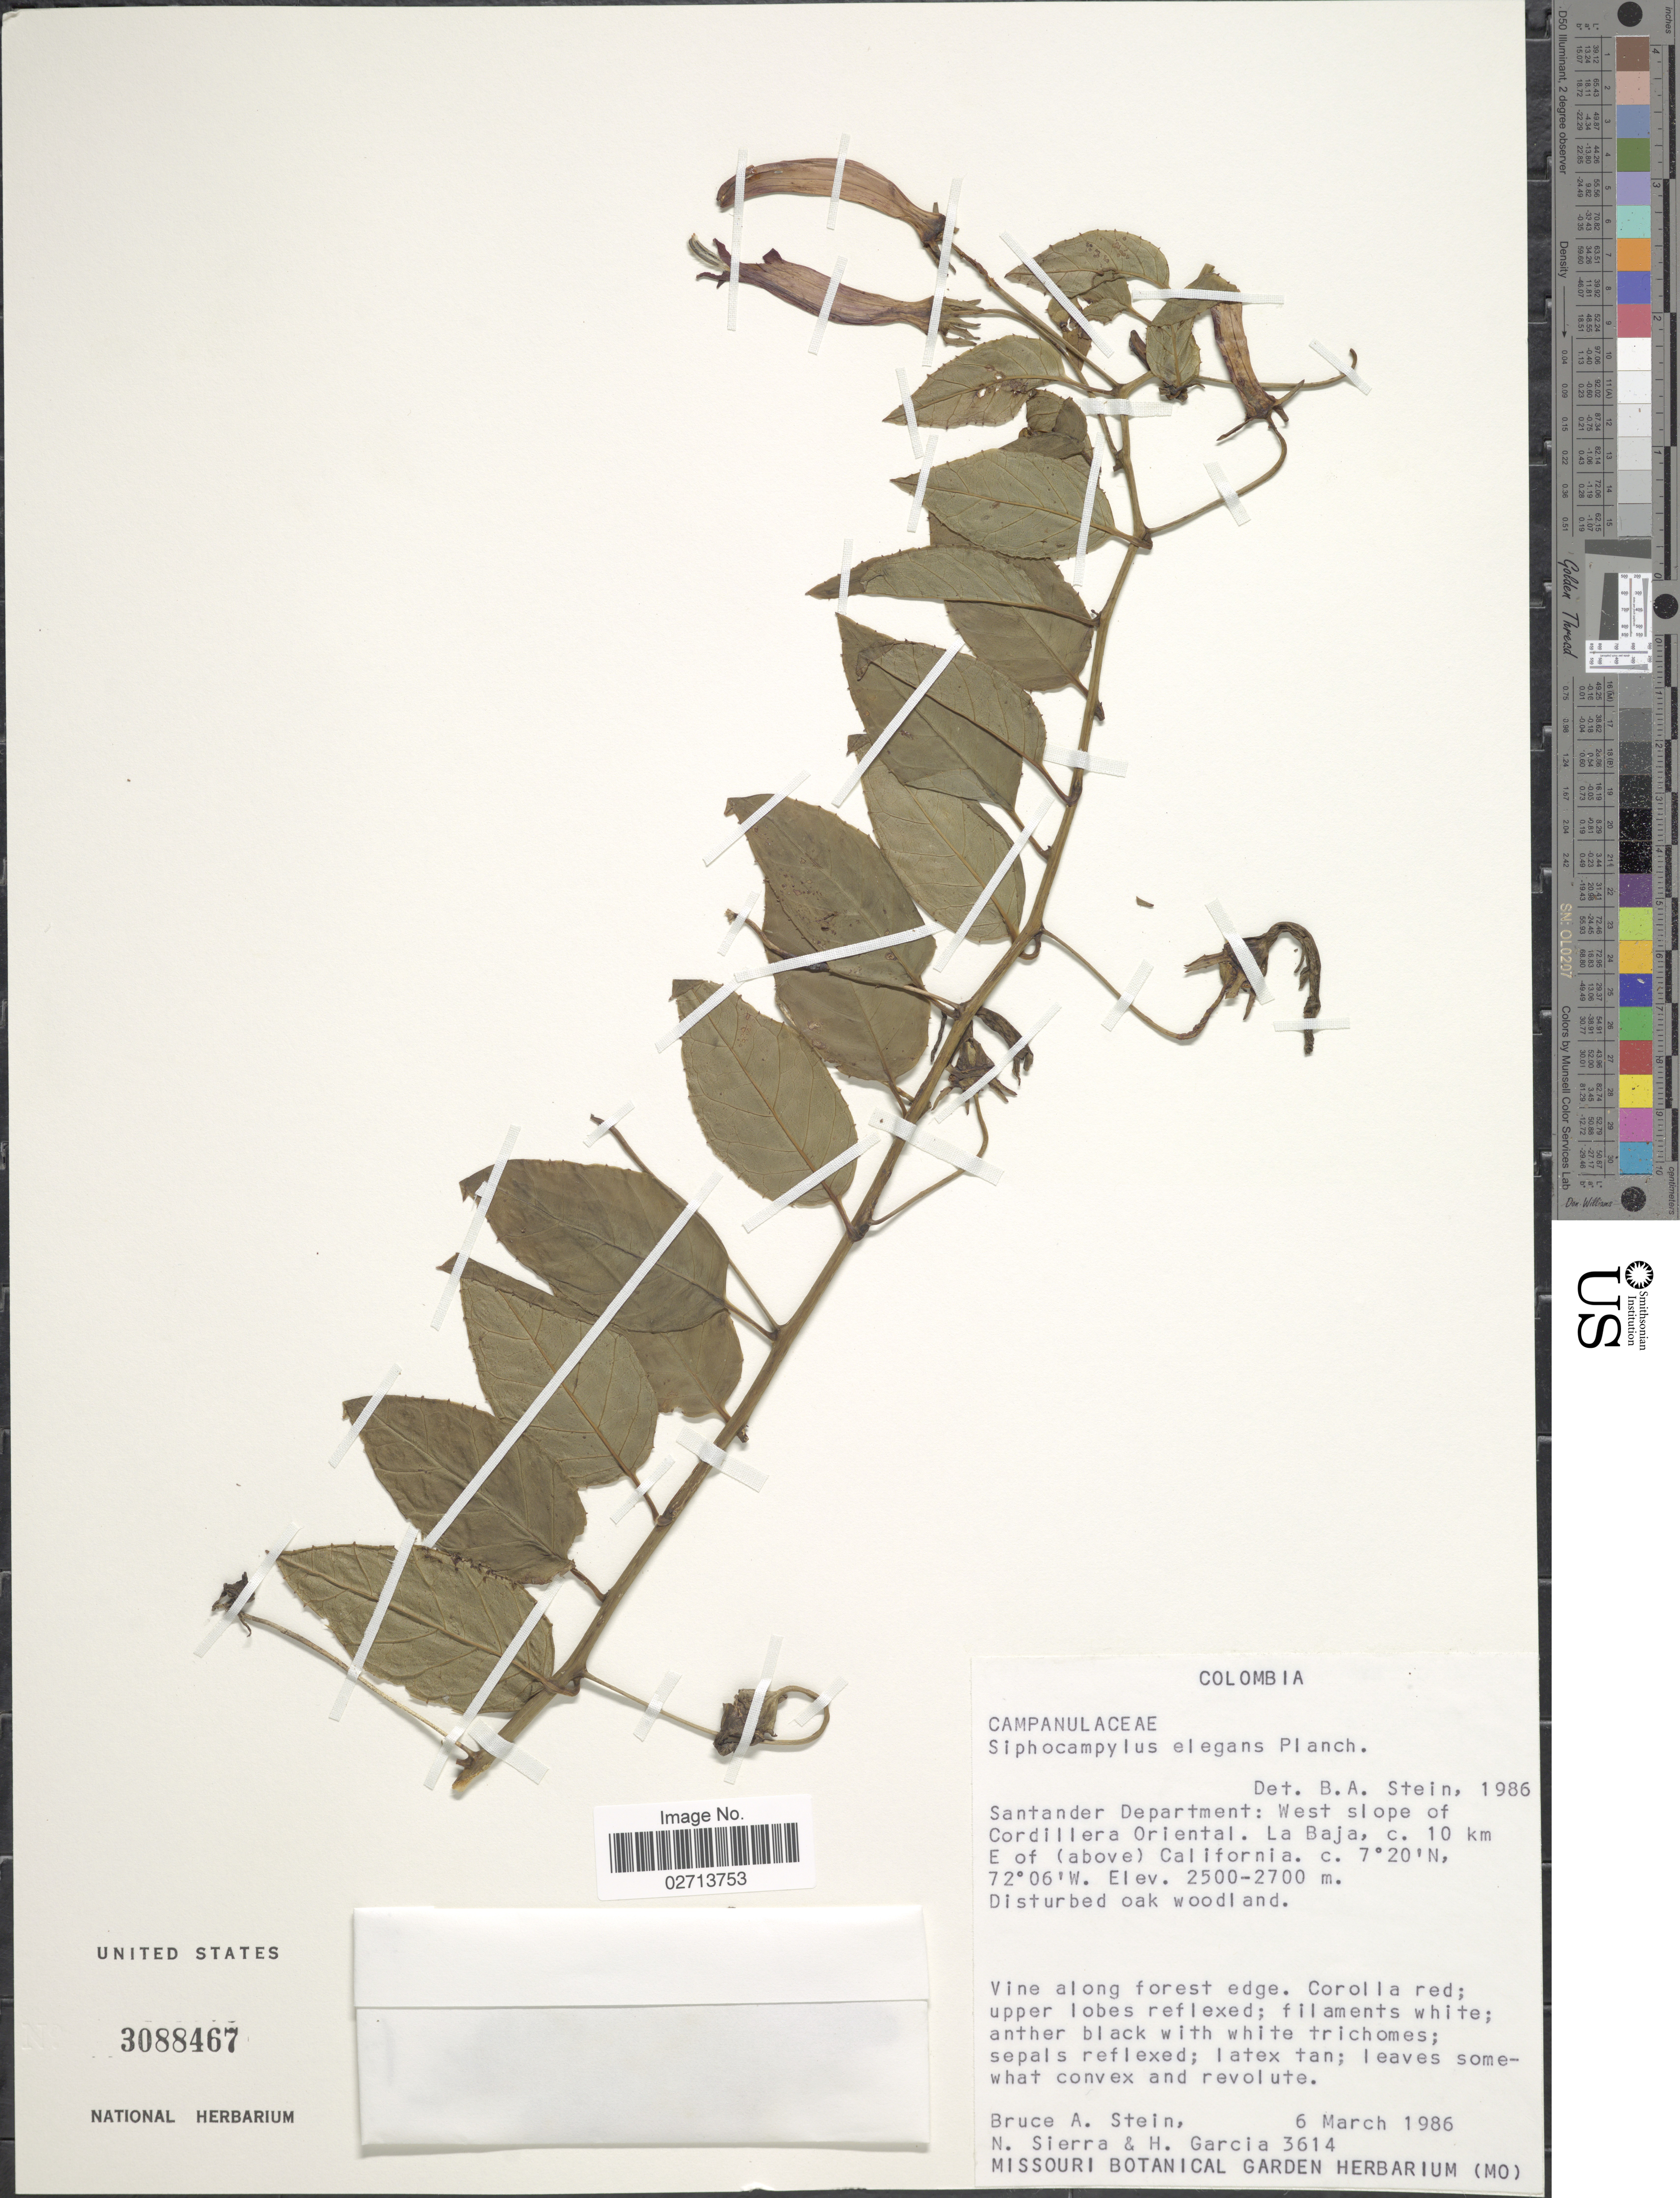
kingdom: Plantae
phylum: Tracheophyta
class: Magnoliopsida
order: Asterales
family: Campanulaceae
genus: Siphocampylus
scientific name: Siphocampylus elegans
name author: Planch.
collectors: B. A. Stein, N. Sierra & H. Garcia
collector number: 3614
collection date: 1986-03-06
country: Colombia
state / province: Santander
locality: Santander Department: West slope of Cordillera Oriental. La Baja, c. 10 km E of (above) California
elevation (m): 2500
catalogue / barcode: US 3088467